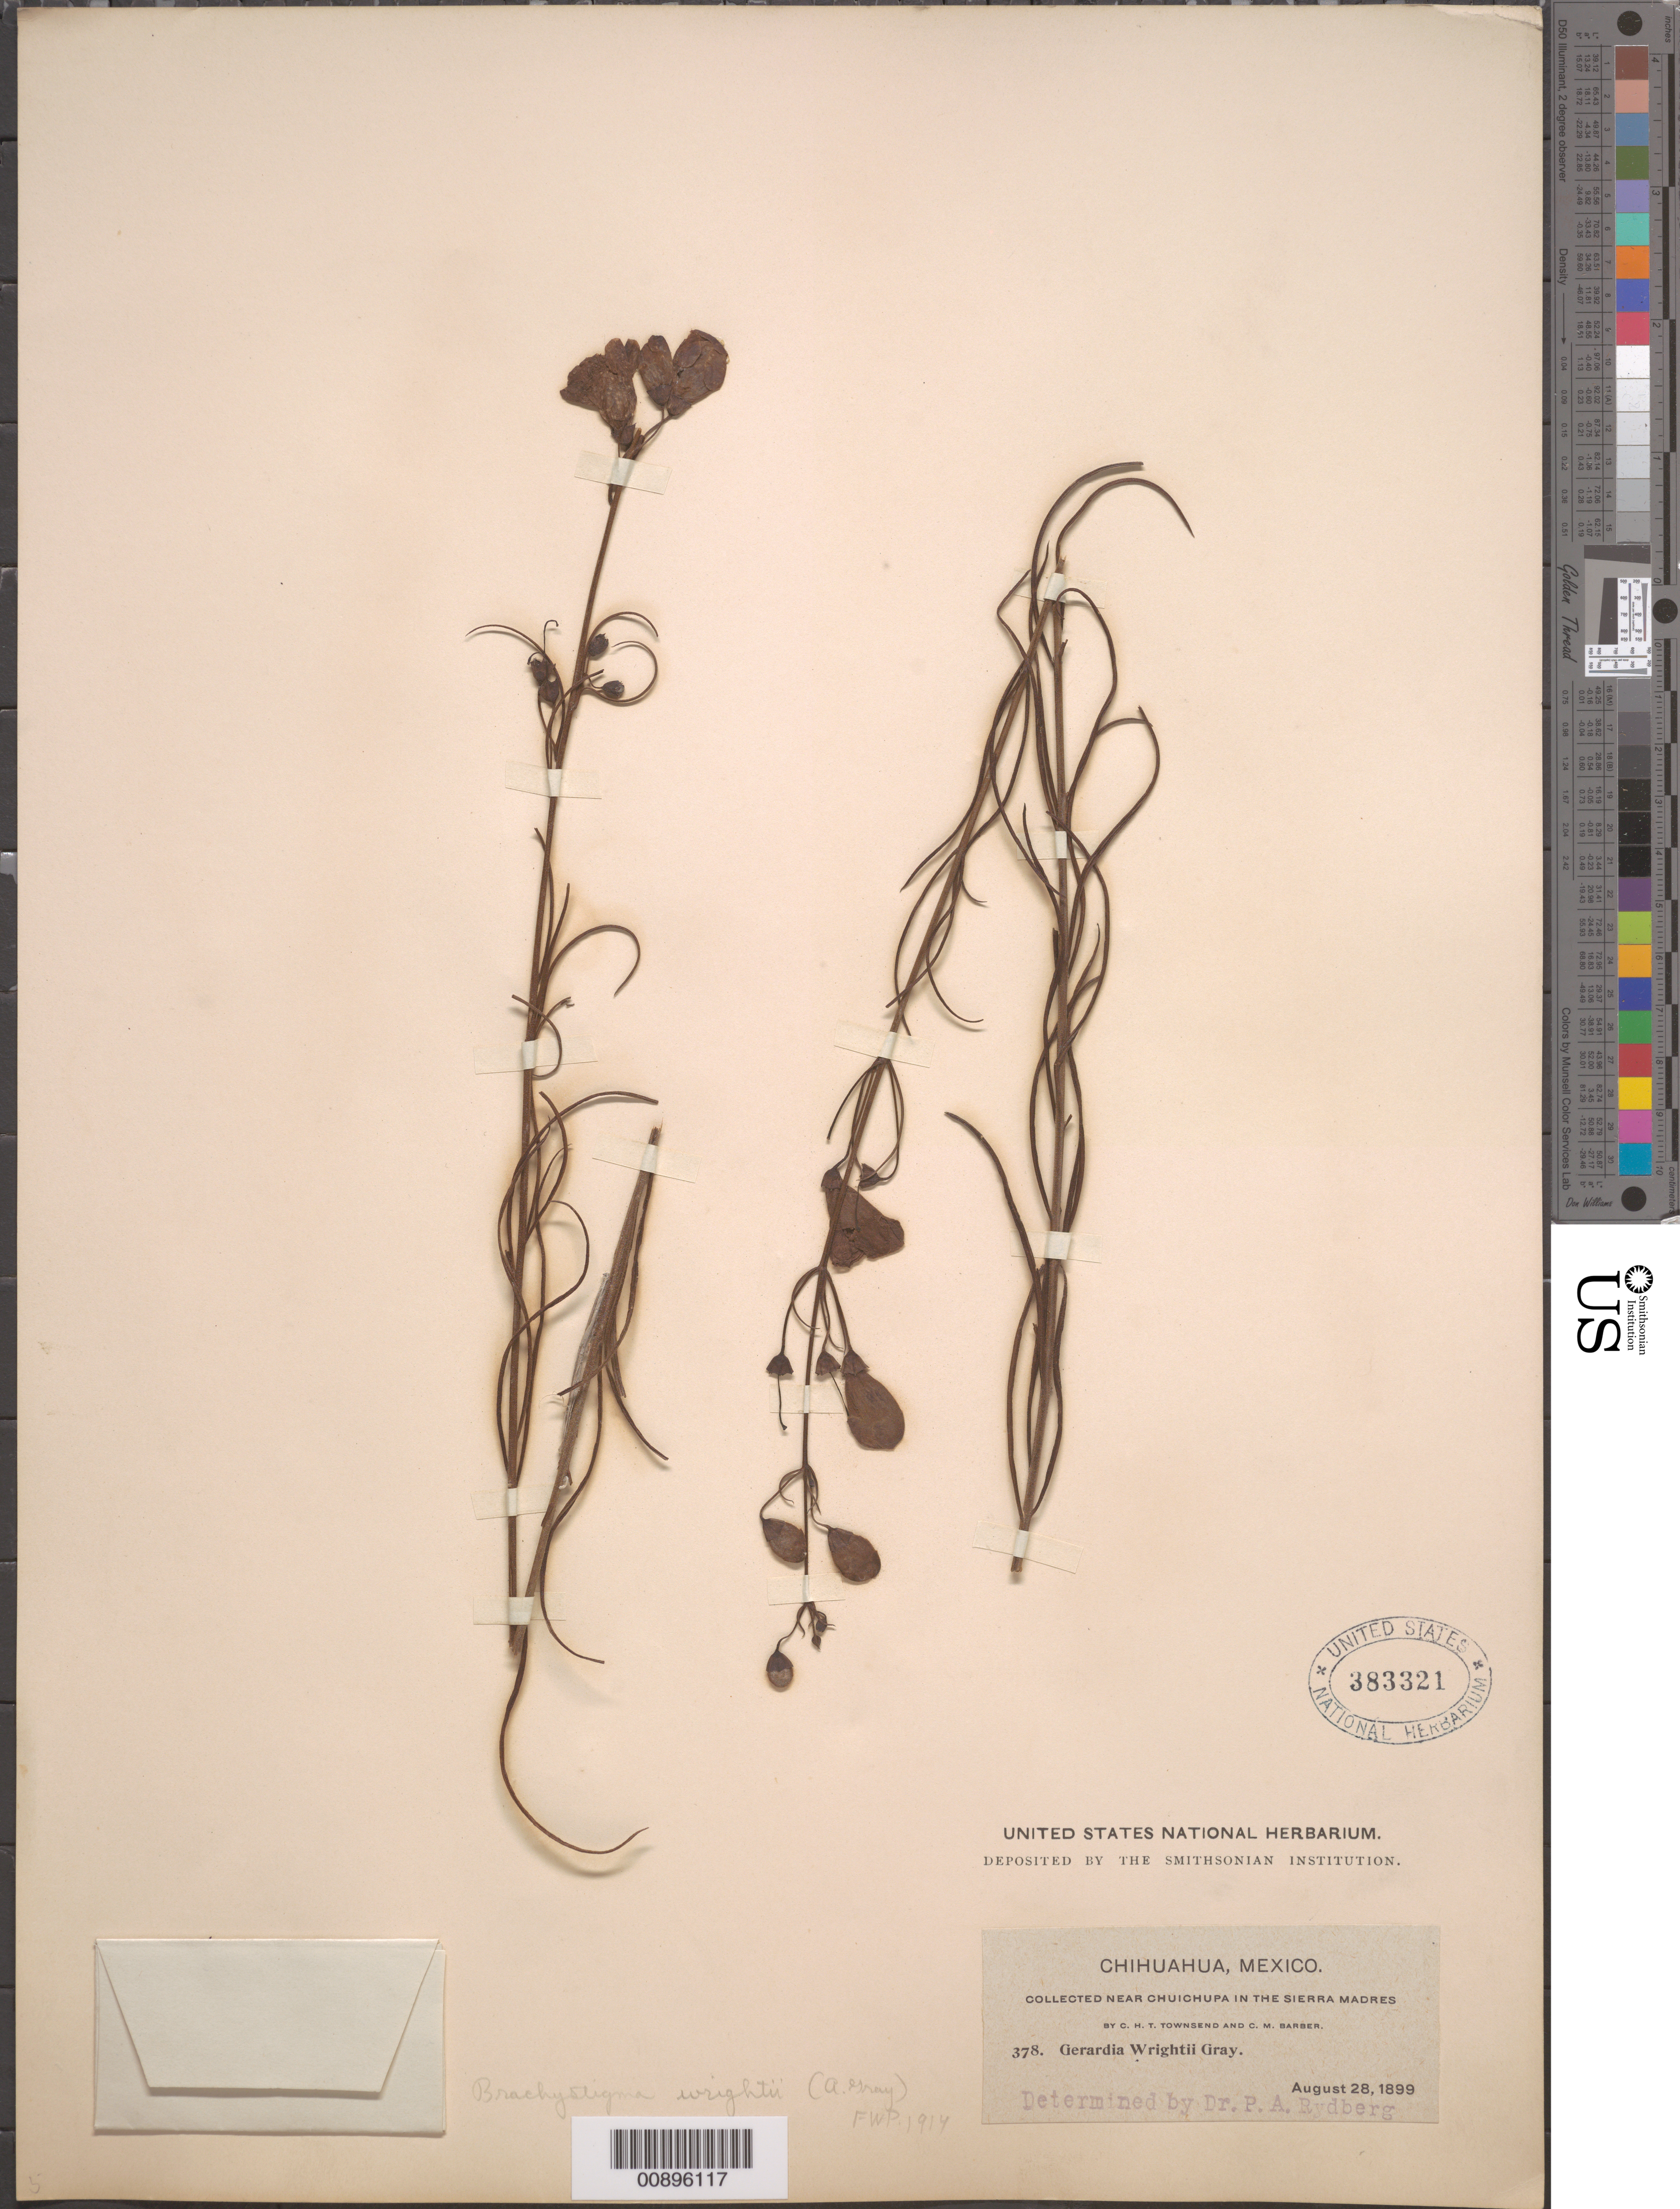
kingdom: Plantae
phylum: Tracheophyta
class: Magnoliopsida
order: Lamiales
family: Orobanchaceae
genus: Brachystigma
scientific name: Brachystigma wrightii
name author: (A. Gray) Pennell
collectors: C. H. T. Townsend & C. Barber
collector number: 378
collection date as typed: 28 Aug 1899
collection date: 1899-08-28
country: Mexico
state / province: Chihuahua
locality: Near Chuichupa in the Sierra Madre, Chihuahua.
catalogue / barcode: US 383321